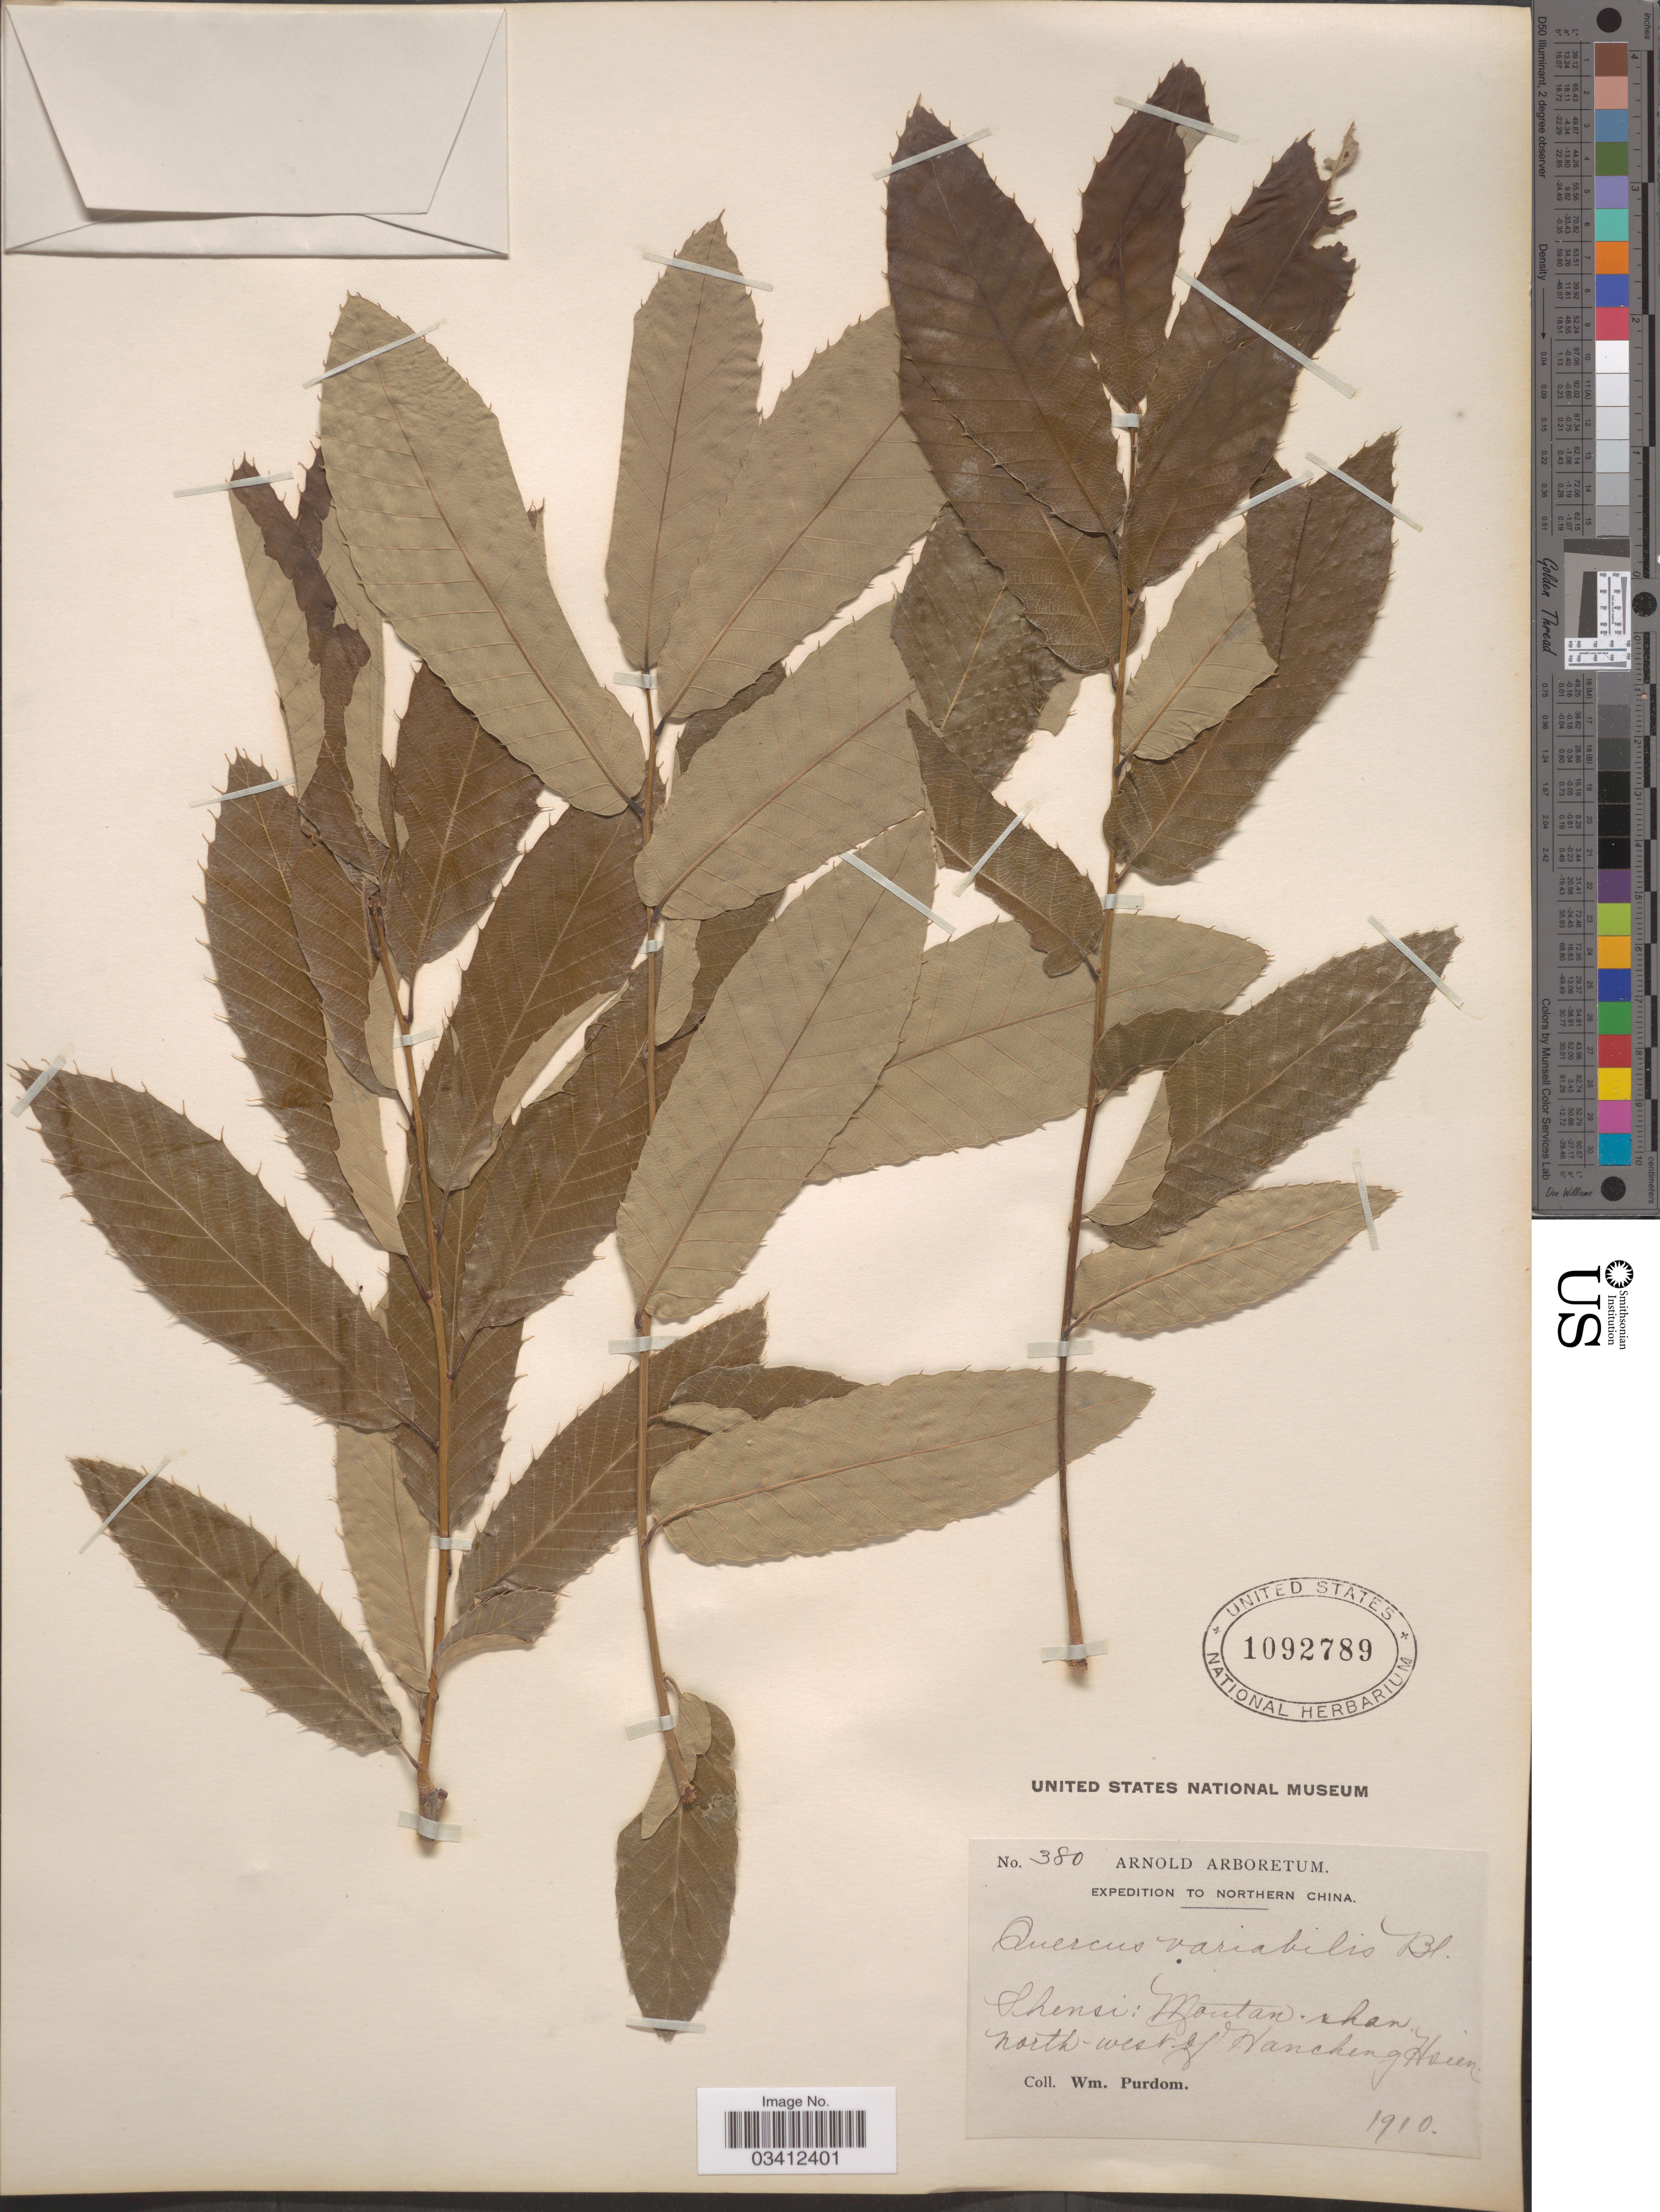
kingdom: Plantae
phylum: Tracheophyta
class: Magnoliopsida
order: Fagales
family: Fagaceae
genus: Quercus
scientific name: Quercus variabilis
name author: Blume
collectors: W. Purdom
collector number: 380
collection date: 1910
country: China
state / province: Shaanxi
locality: Northern China. Shensi: Moutan-shan. North-west of Wancheng [interpreted] Hsien.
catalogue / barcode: US 1092789